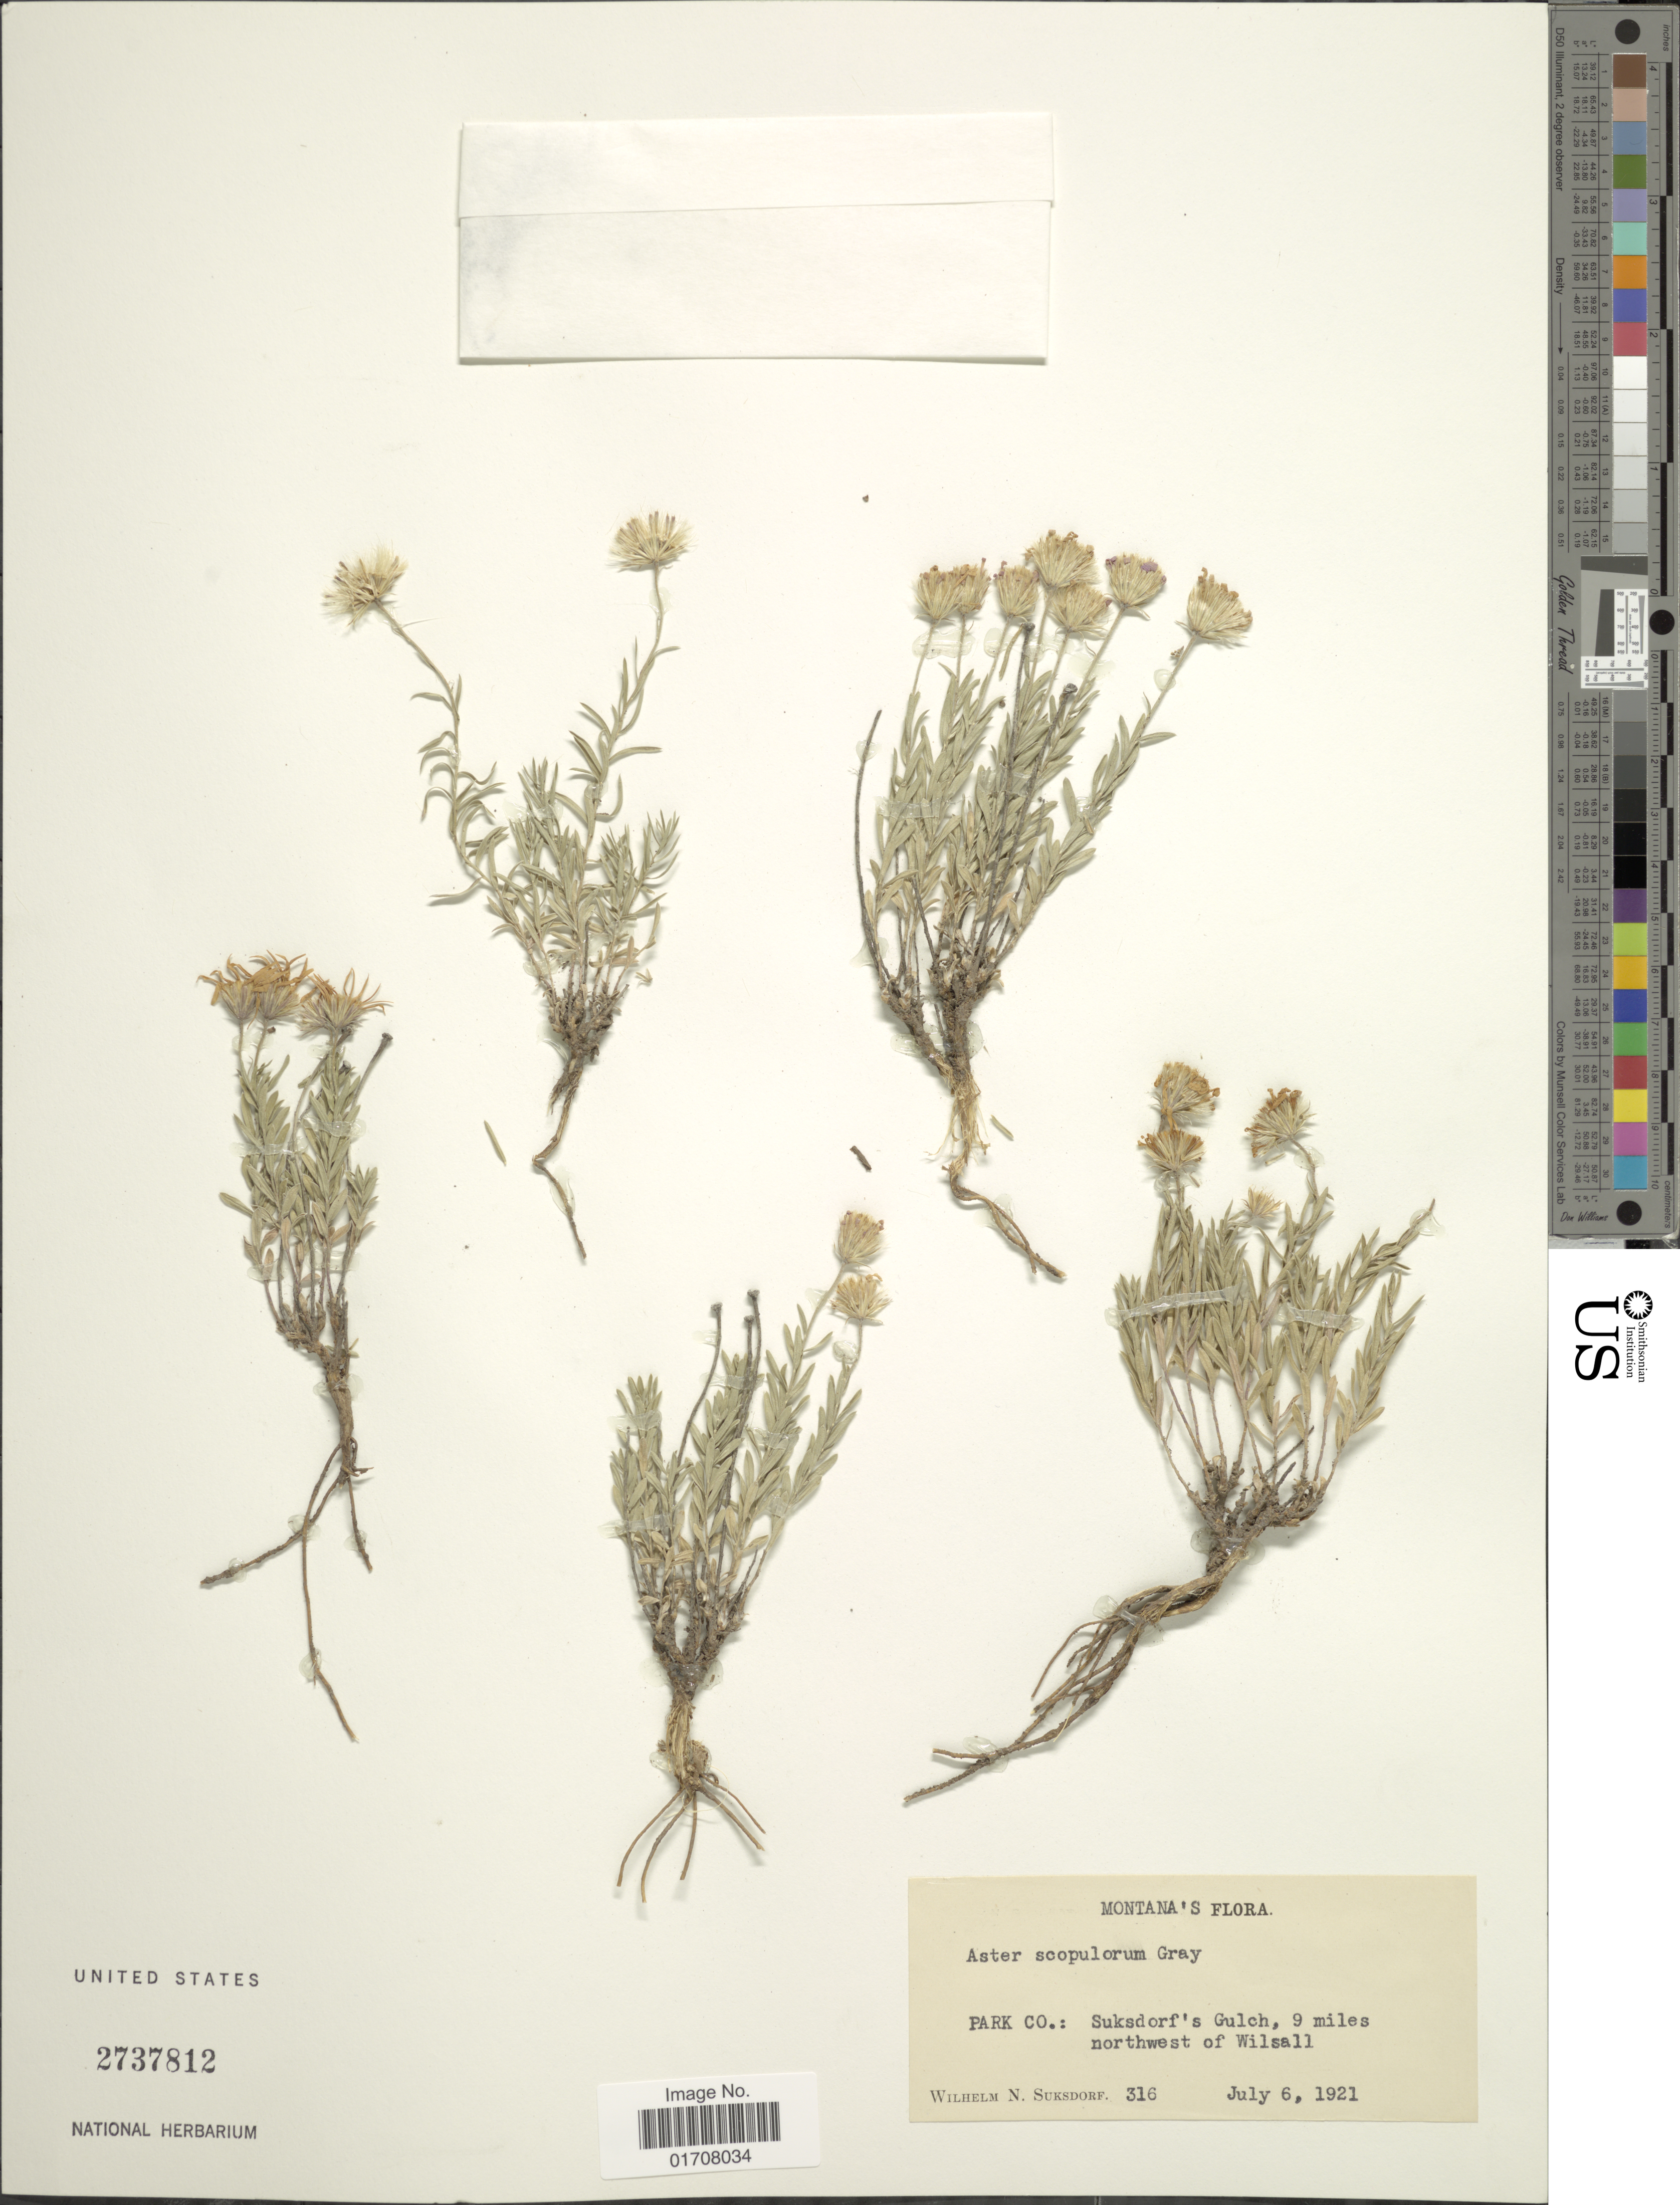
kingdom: Plantae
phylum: Tracheophyta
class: Magnoliopsida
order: Asterales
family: Asteraceae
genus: Ionactis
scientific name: Ionactis alpina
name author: (Nutt.) Greene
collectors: W. N. Suksdorf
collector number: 316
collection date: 1921-07-06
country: United States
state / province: Montana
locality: Park Co.: Suksdorf's Gulch, 9 miles northwest of Wilsall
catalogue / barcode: US 2737812